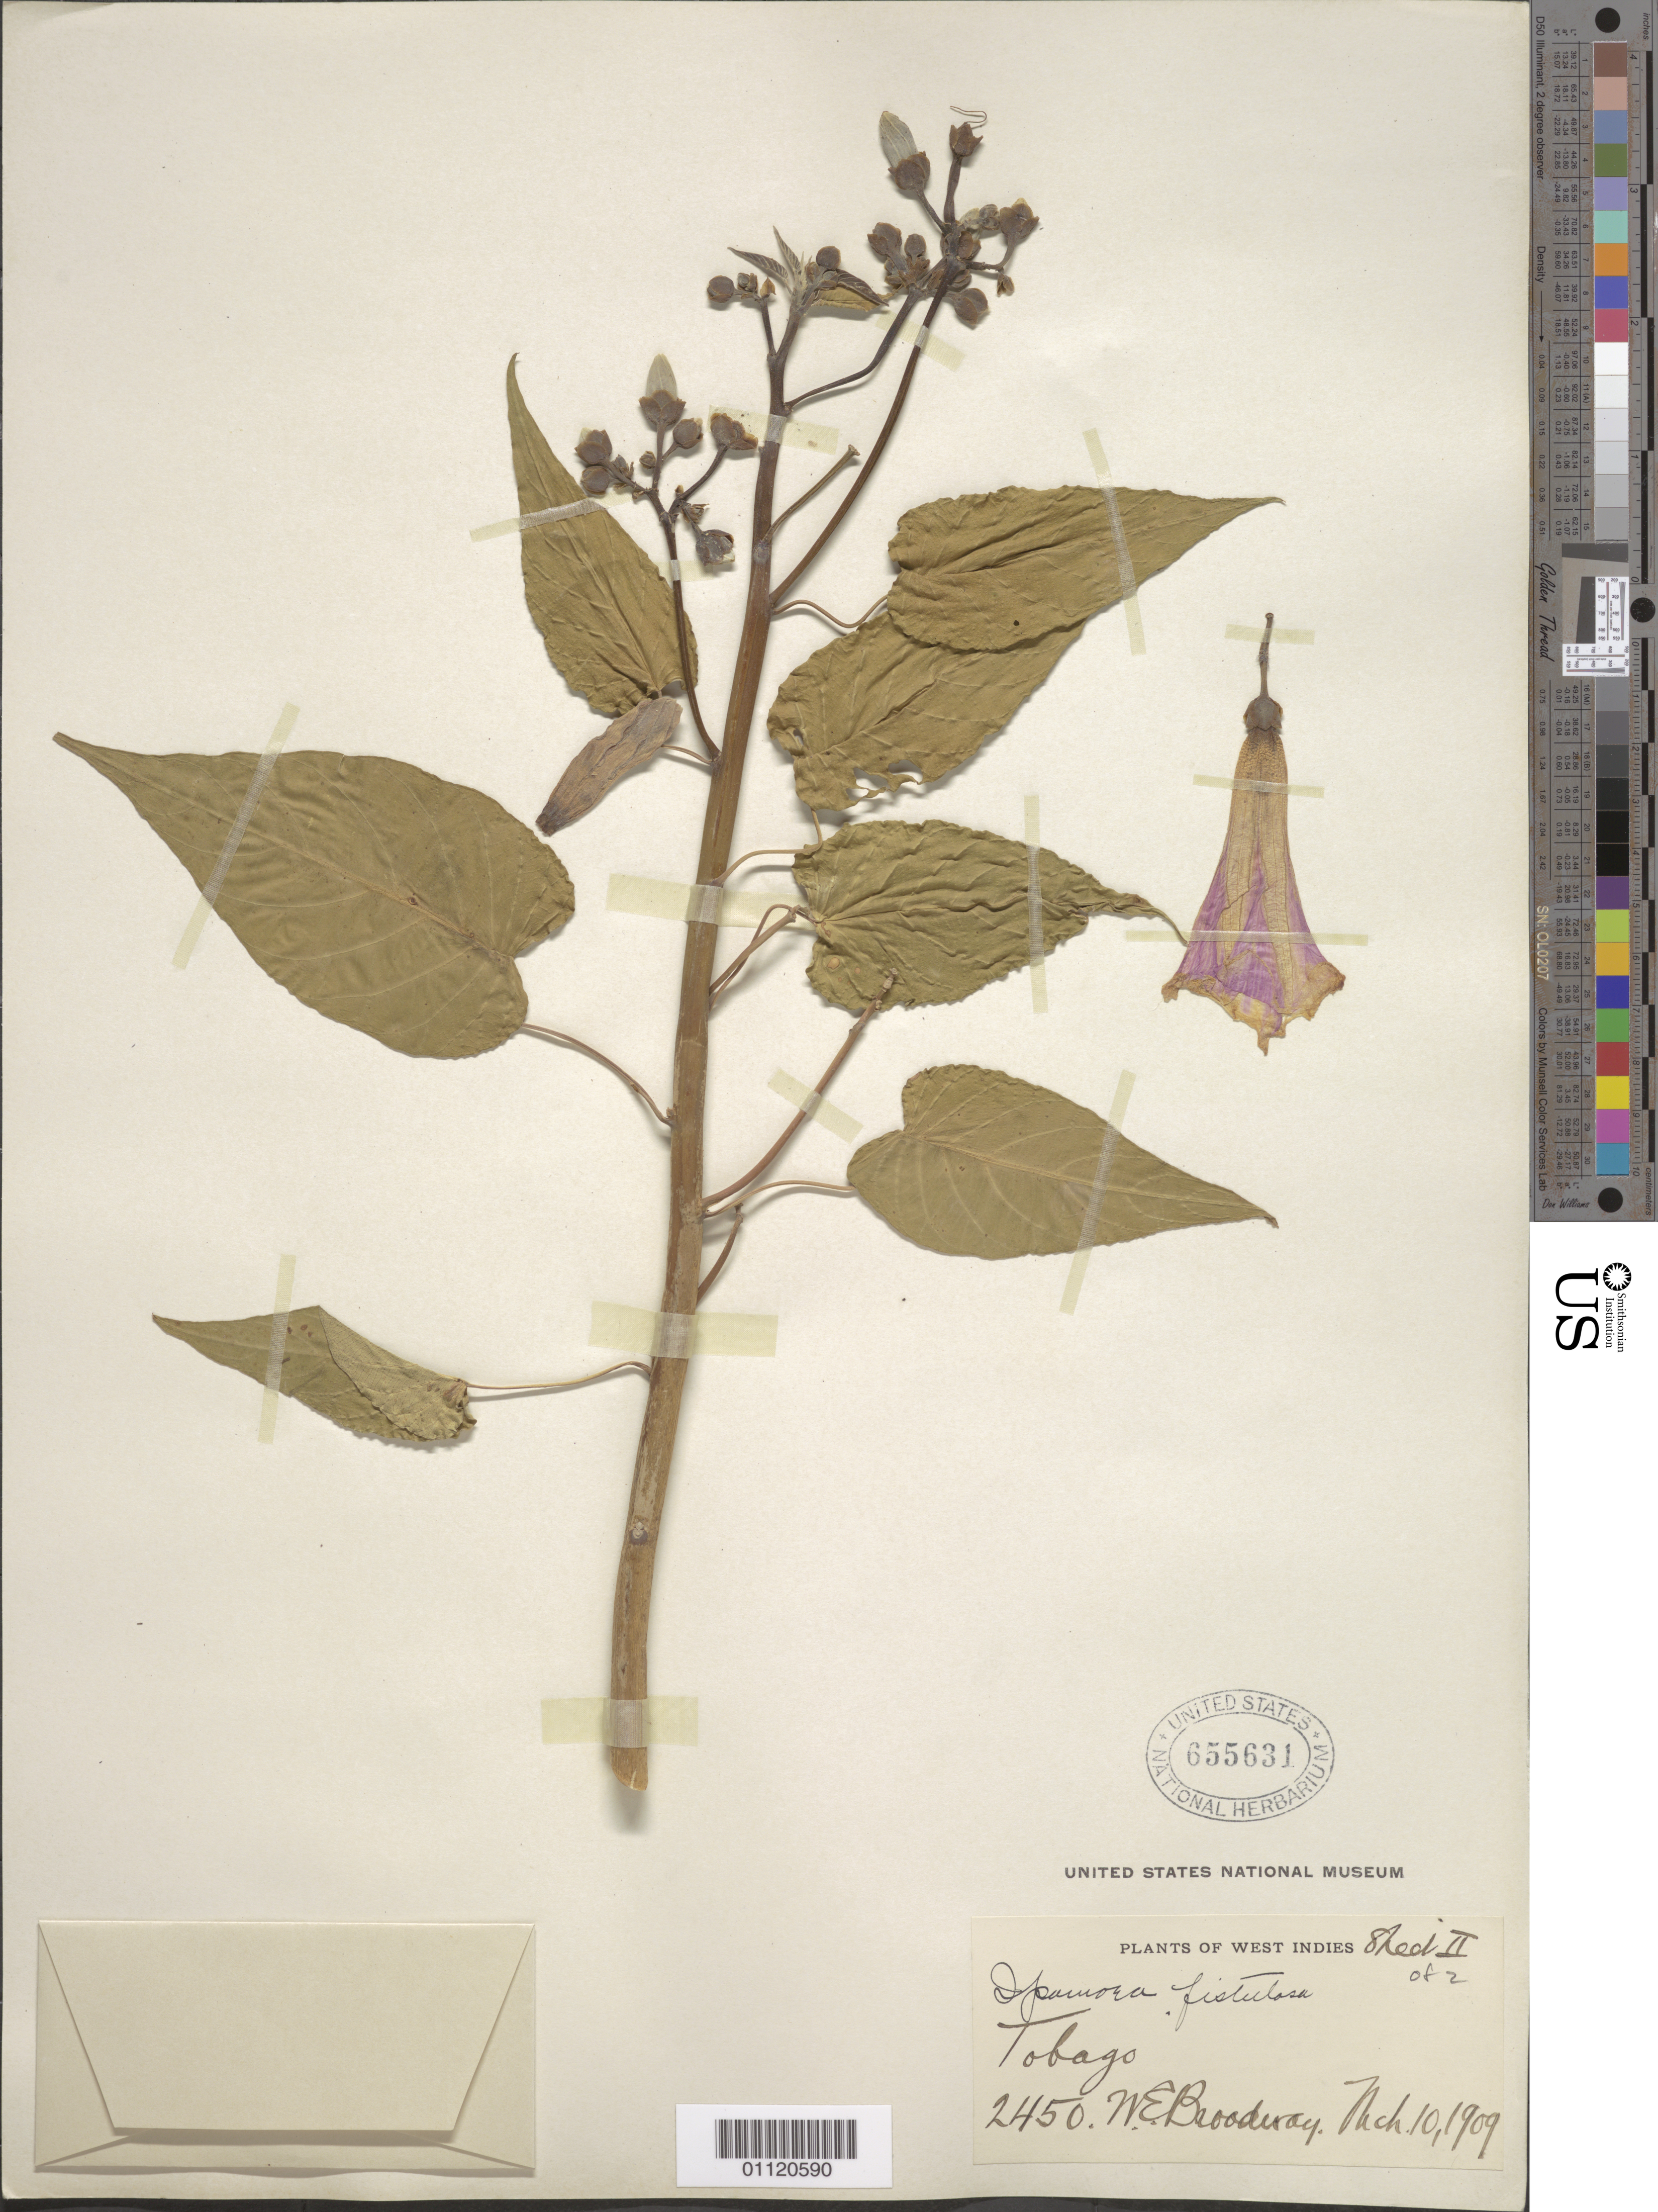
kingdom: Plantae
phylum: Tracheophyta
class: Magnoliopsida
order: Solanales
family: Convolvulaceae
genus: Ipomoea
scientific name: Ipomoea carnea subsp. fistulosa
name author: (Mart. ex Choisy) D.F. Austin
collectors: W. E. Broadway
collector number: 2450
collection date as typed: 10 Mar 1909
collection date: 1909-03-10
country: Trinidad and Tobago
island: Tobago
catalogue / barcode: US 655631